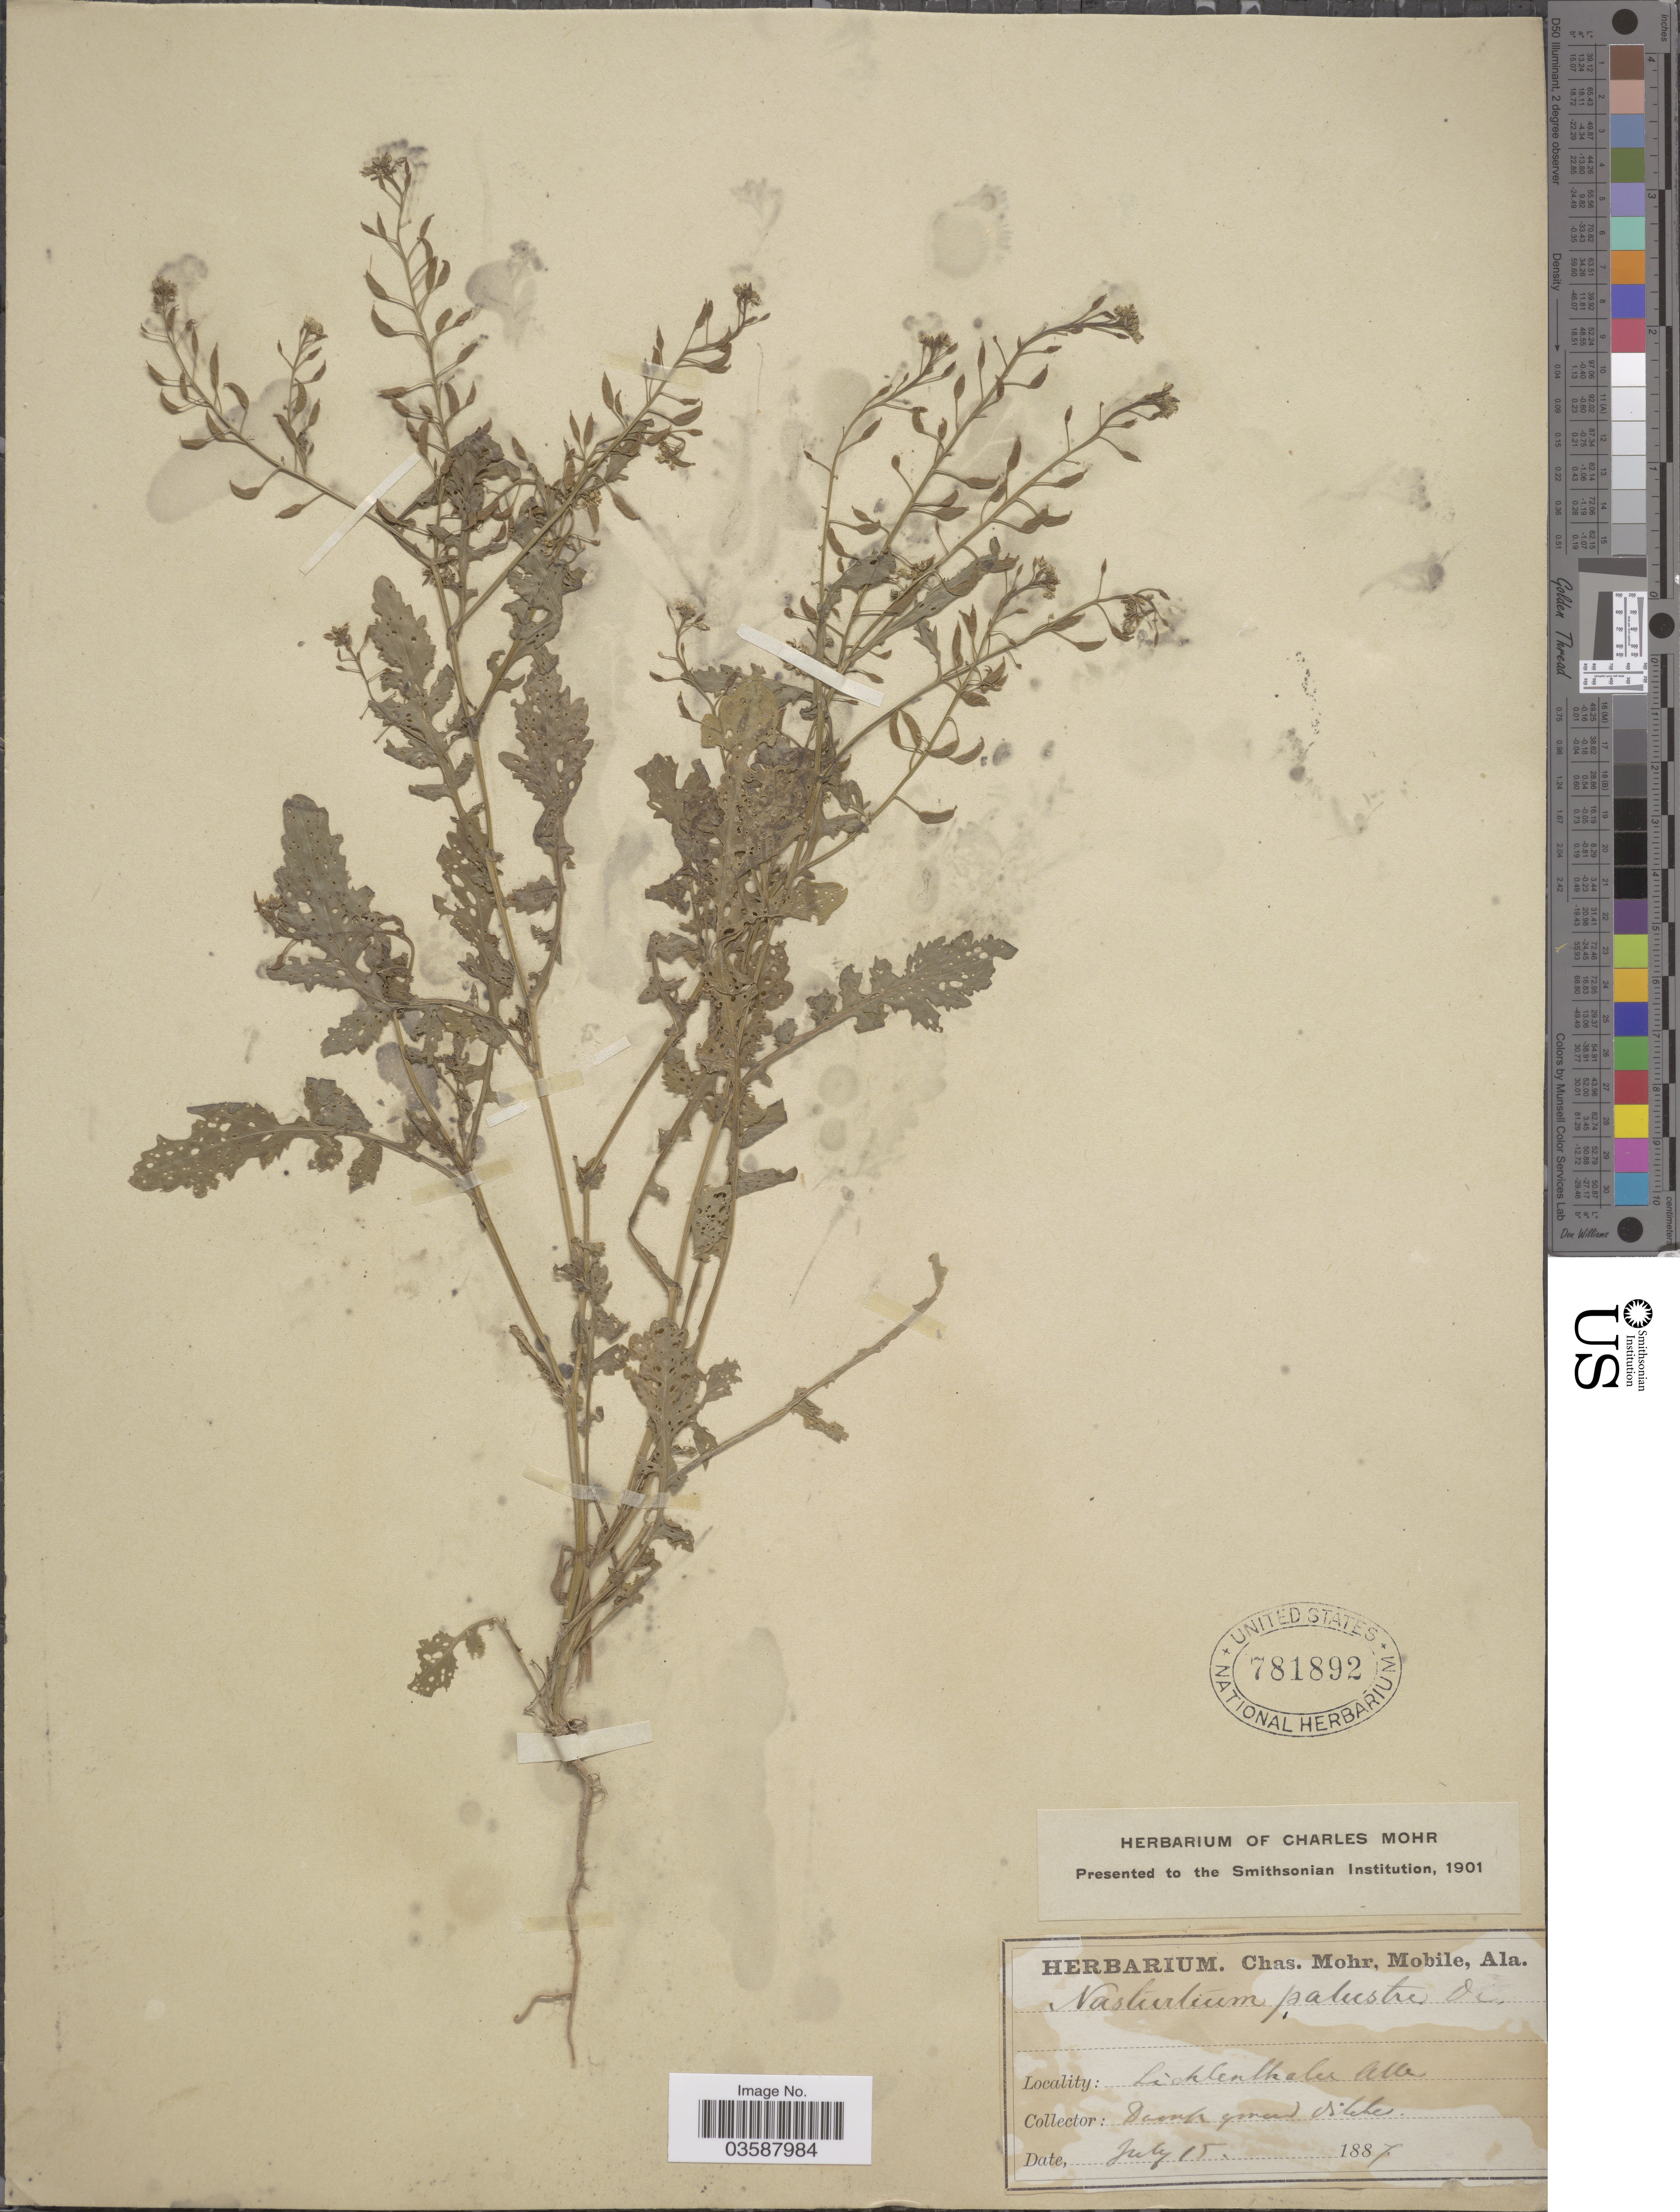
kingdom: Plantae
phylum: Tracheophyta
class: Magnoliopsida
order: Brassicales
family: Brassicaceae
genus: Rorippa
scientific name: Rorippa palustris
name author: (L.) Besser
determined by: Strong, M. T., (US), Smithsonian Institution - National Museum of Natural History (UNITED STATES)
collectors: ex herb. Charles Mohr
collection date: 1887-07-15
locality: Lichlenlhaler Alla. [interpreted]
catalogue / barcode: US 781892